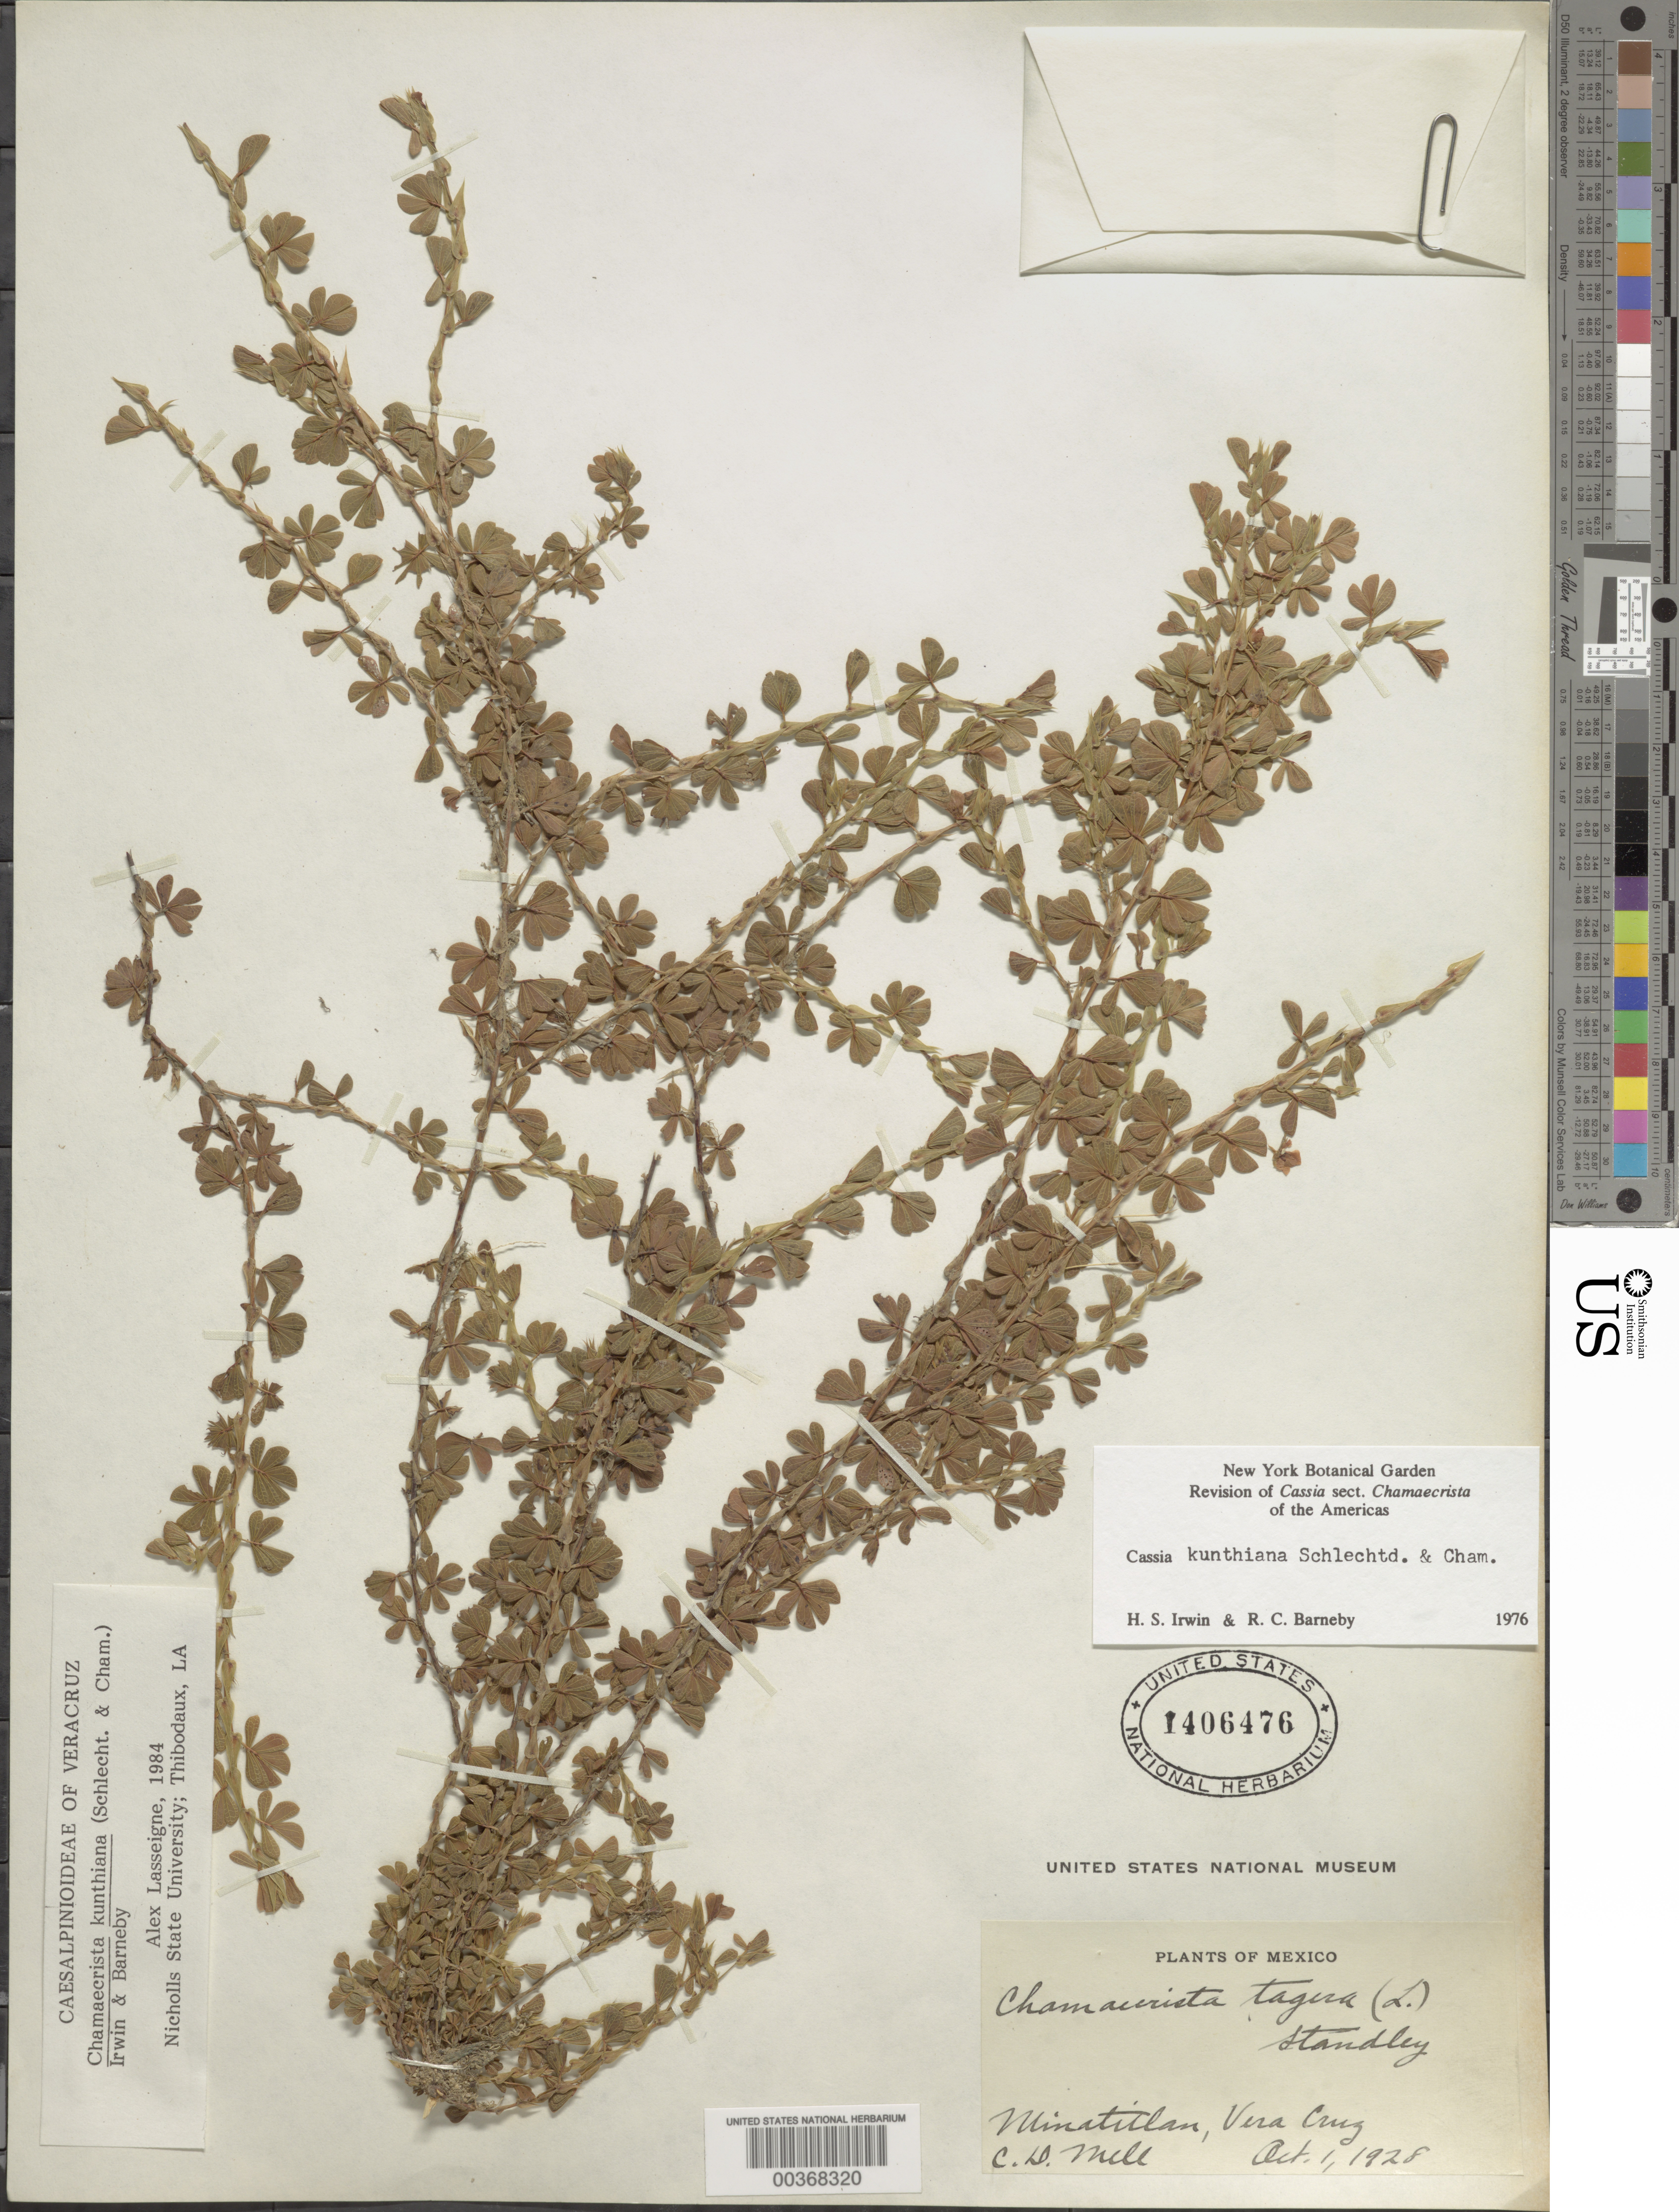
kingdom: Plantae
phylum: Tracheophyta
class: Magnoliopsida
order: Fabales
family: Fabaceae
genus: Chamaecrista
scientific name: Chamaecrista kunthiana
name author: (Schltdl. & Cham.) H.S. Irwin & Barneby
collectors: C. D. Mell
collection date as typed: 01 Oct 1928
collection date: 1928-10-01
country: Mexico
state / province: Veracruz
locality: Minatitlán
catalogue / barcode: US 1406476